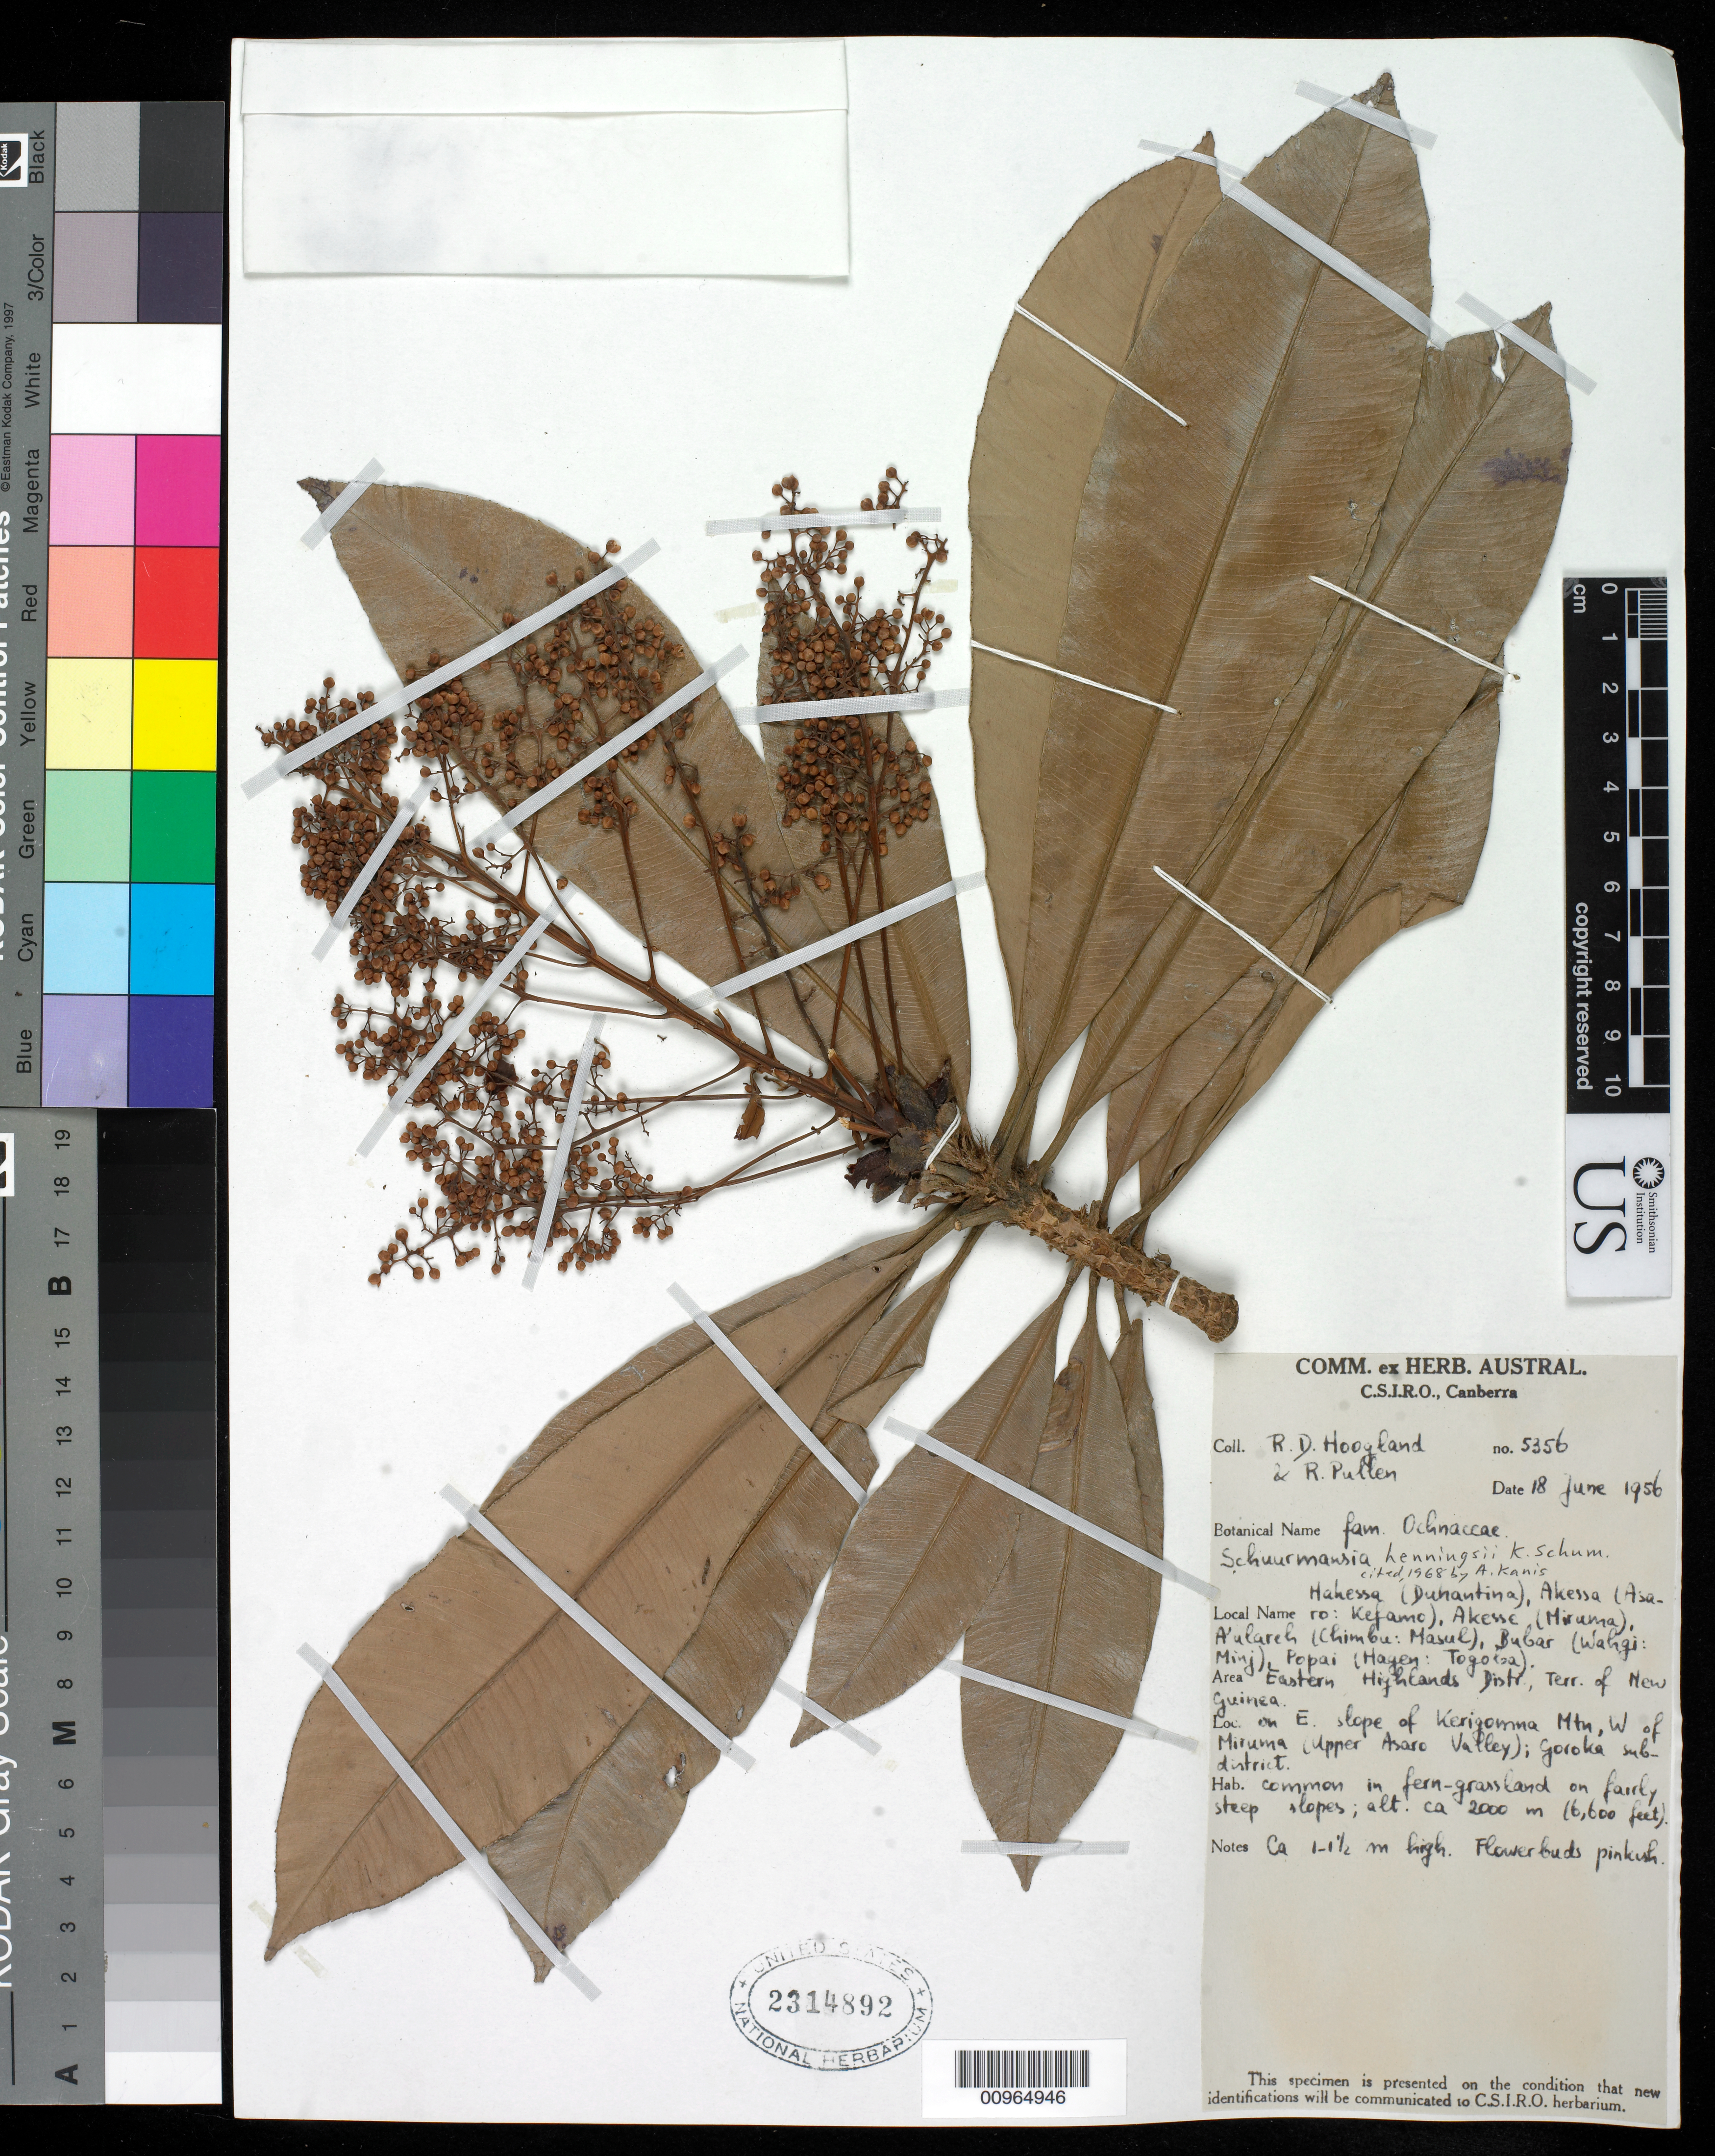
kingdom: Plantae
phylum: Tracheophyta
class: Magnoliopsida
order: Malpighiales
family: Ochnaceae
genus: Schuurmansia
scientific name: Schuurmansia henningsii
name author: K. Schum.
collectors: R. D. Hoogland & R. Pullen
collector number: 5356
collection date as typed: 18 Jun 1956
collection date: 1956-06-18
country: Papua New Guinea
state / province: Eastern Highlands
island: New Guinea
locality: E. slope of Kerigomma Mtn, W of Miruma (upper Asaro Valley); Goroka Subdistrict. Common in fern grassland on fairly steep slopes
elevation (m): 2000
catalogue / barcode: US 2314892